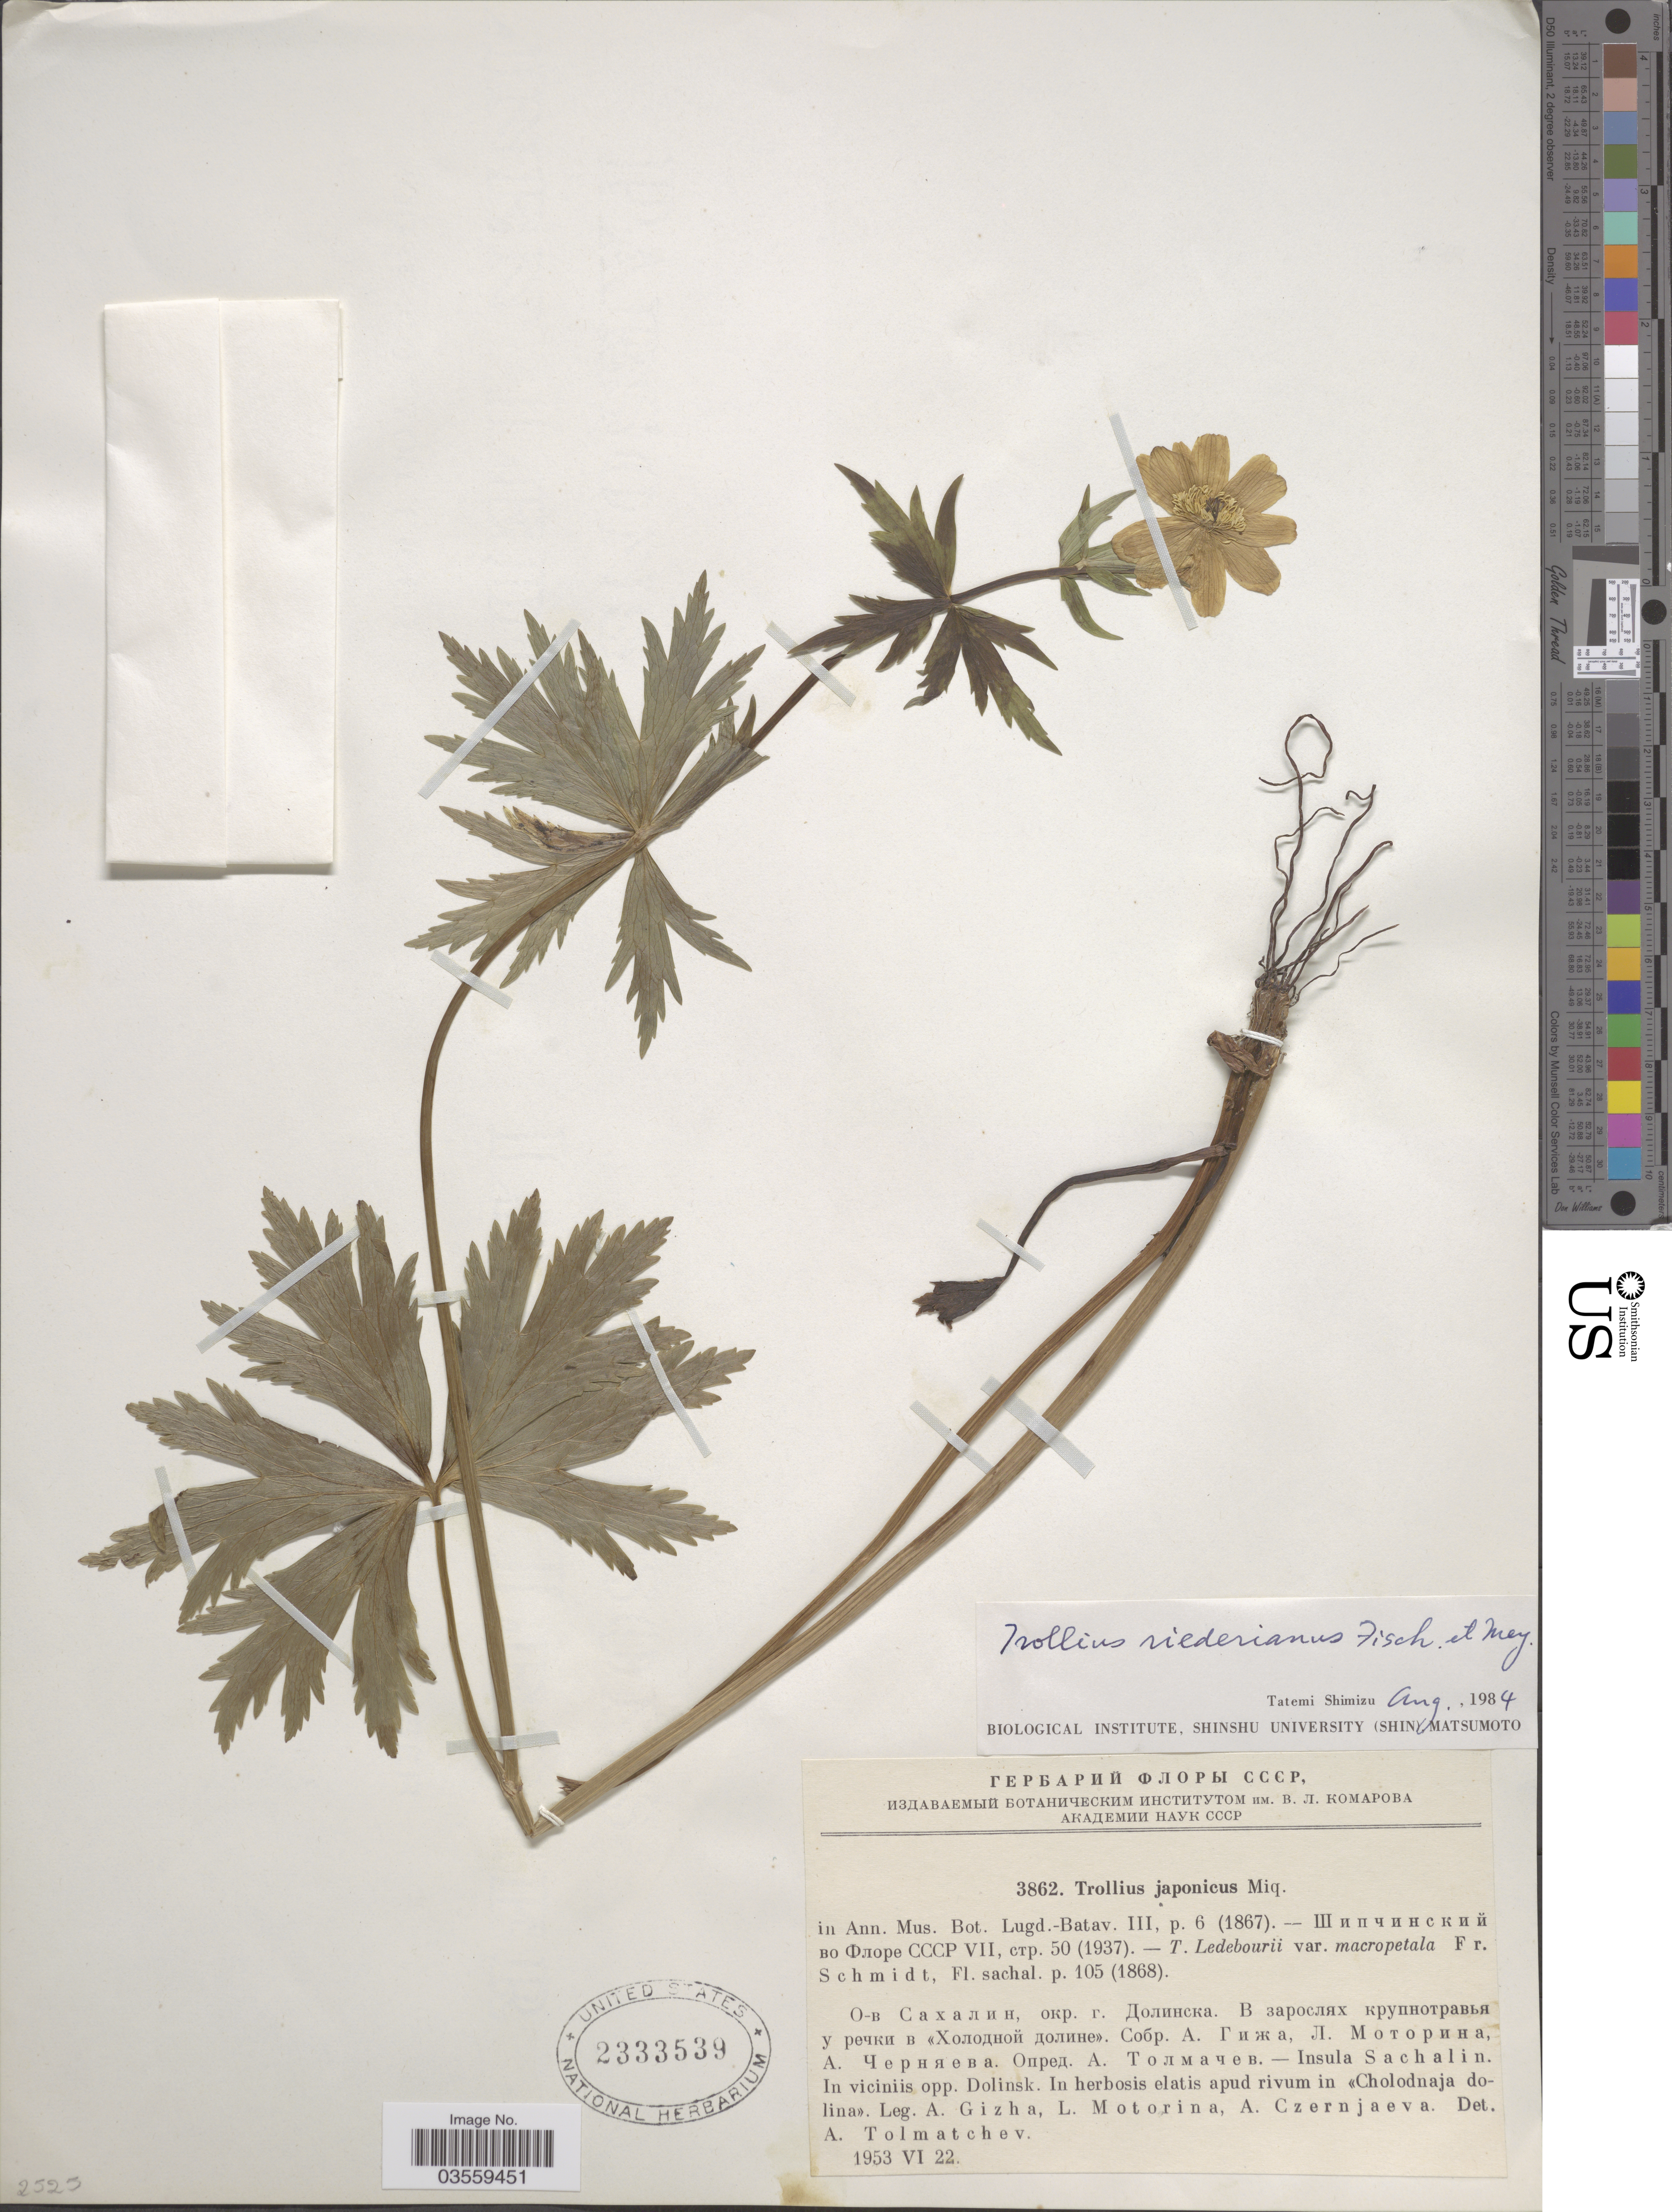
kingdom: Plantae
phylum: Tracheophyta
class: Magnoliopsida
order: Ranunculales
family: Ranunculaceae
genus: Trollius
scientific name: Trollius riederianus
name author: Fisch. & C.A. Mey.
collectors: A. Gizha, L. Motorina, A. Czernjaeva & A. Tolmatchev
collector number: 3862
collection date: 1953-06-22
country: Russian Federation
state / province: Sakhalin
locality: Insula Sachalin. In viciniis opp. Dolinsk. In herbosis elatis apud rivum in <<Cholodnaja dolina>>.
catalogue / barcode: US 2333539